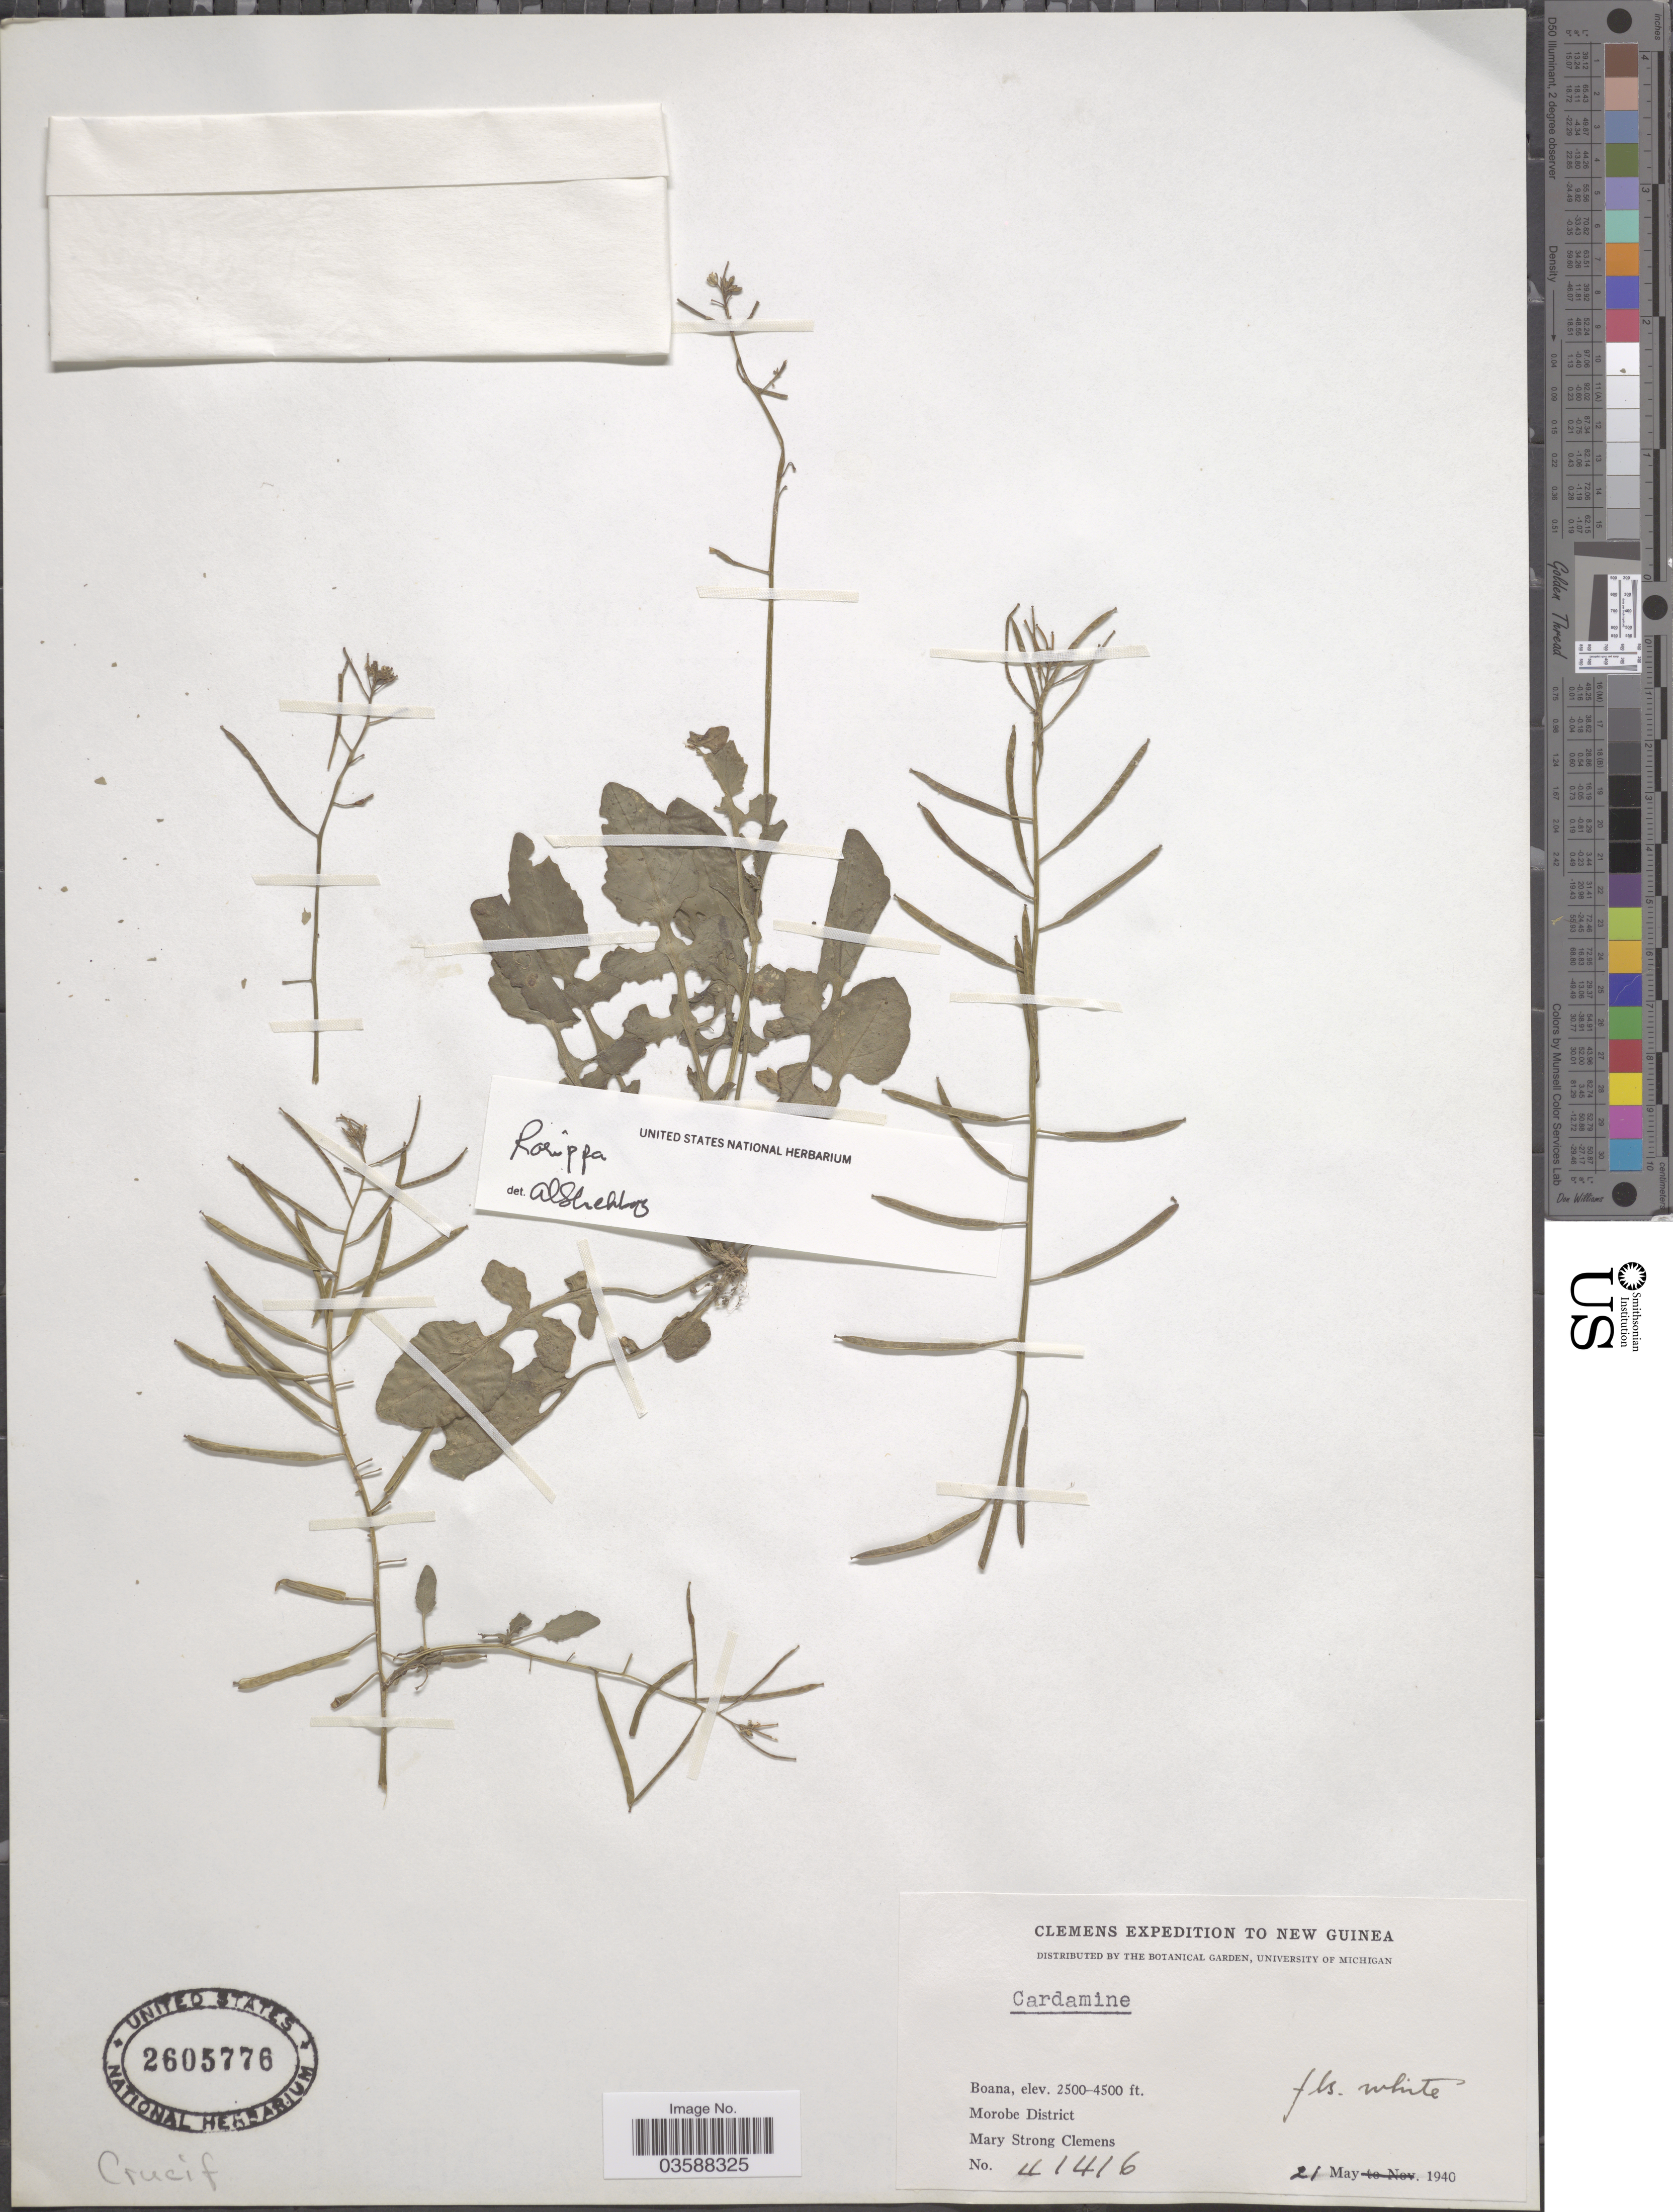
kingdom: Plantae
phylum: Tracheophyta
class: Magnoliopsida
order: Brassicales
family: Brassicaceae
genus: Rorippa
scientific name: Rorippa sp.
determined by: Al-Shehbaz, I. A., (MO), Missouri Botanical Garden (UNITED STATES)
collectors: M. S. Clemens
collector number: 41416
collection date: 1940-05-21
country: Papua New Guinea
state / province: Morobe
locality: New Guinea. Boana. Morobe District.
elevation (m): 762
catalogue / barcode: US 2605776